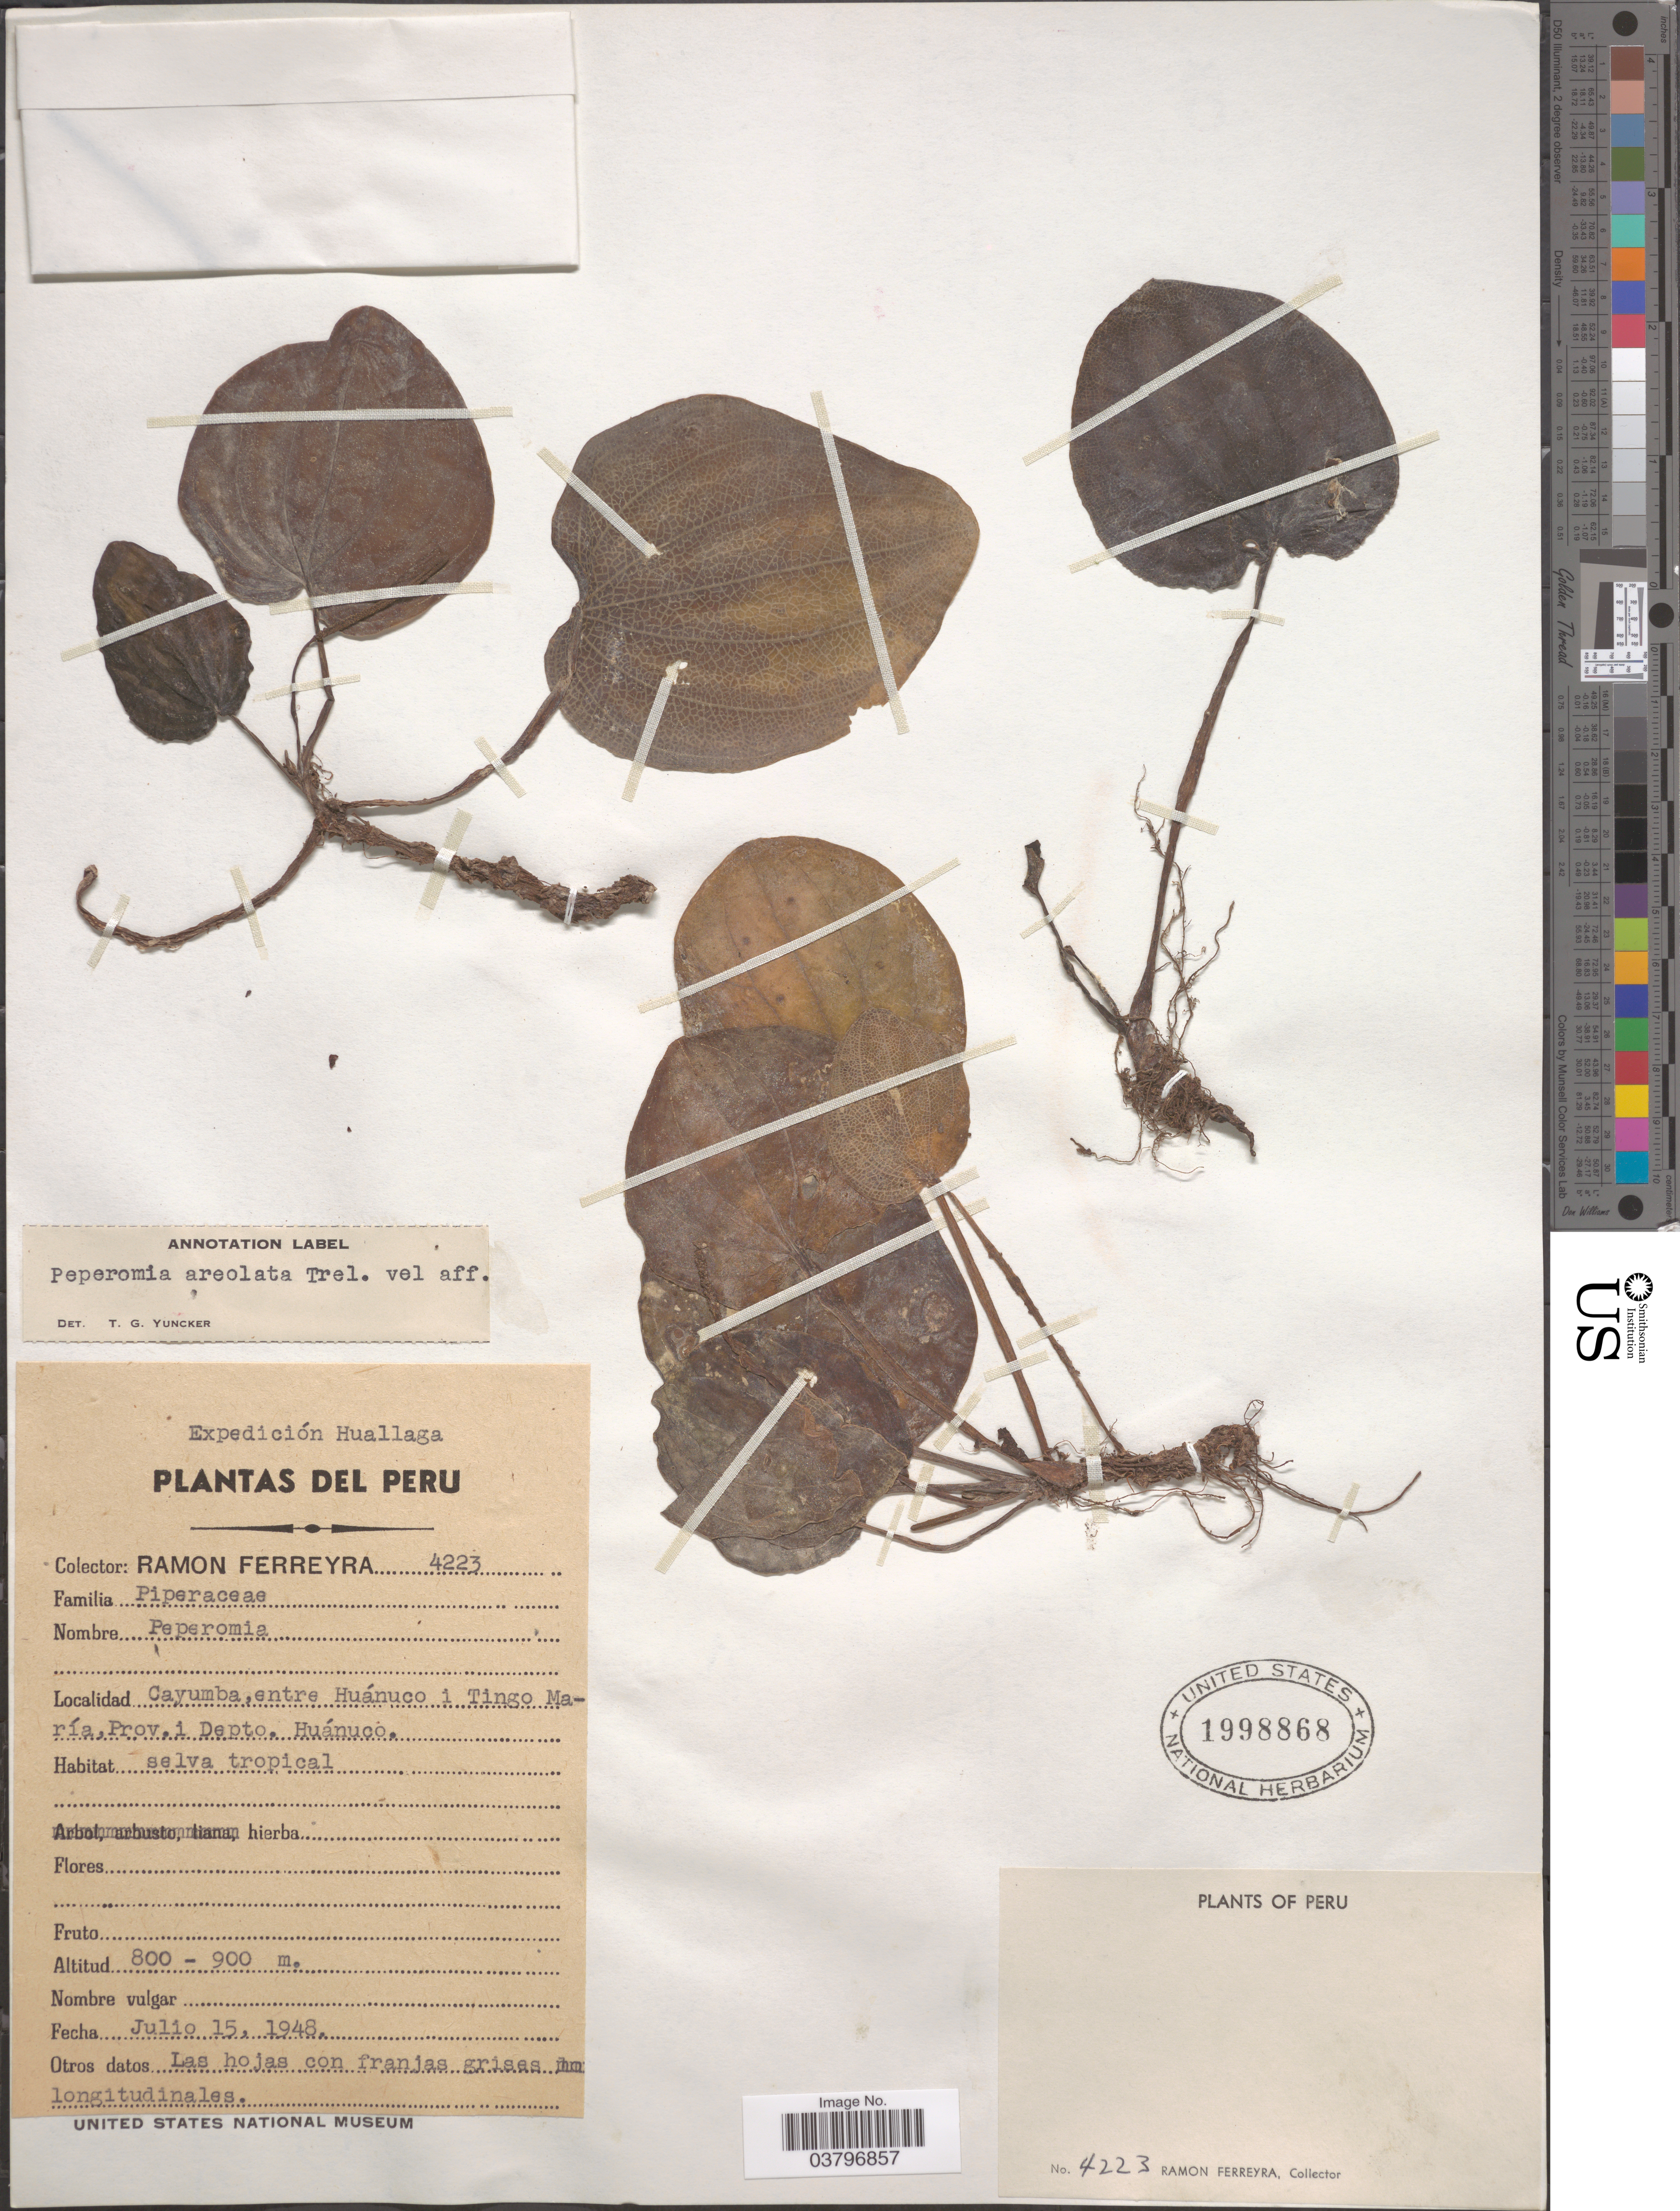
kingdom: Plantae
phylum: Tracheophyta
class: Magnoliopsida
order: Piperales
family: Piperaceae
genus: Peperomia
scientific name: Peperomia areolata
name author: Trel. in J.F. Macbr.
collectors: R. A. Ferreyra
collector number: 4223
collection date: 1948-07-15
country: Peru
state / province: Huánuco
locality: Cayumba, entre Huánuco i Tingo María, Prov. i Depto. Huánuco.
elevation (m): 800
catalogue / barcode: US 1998868